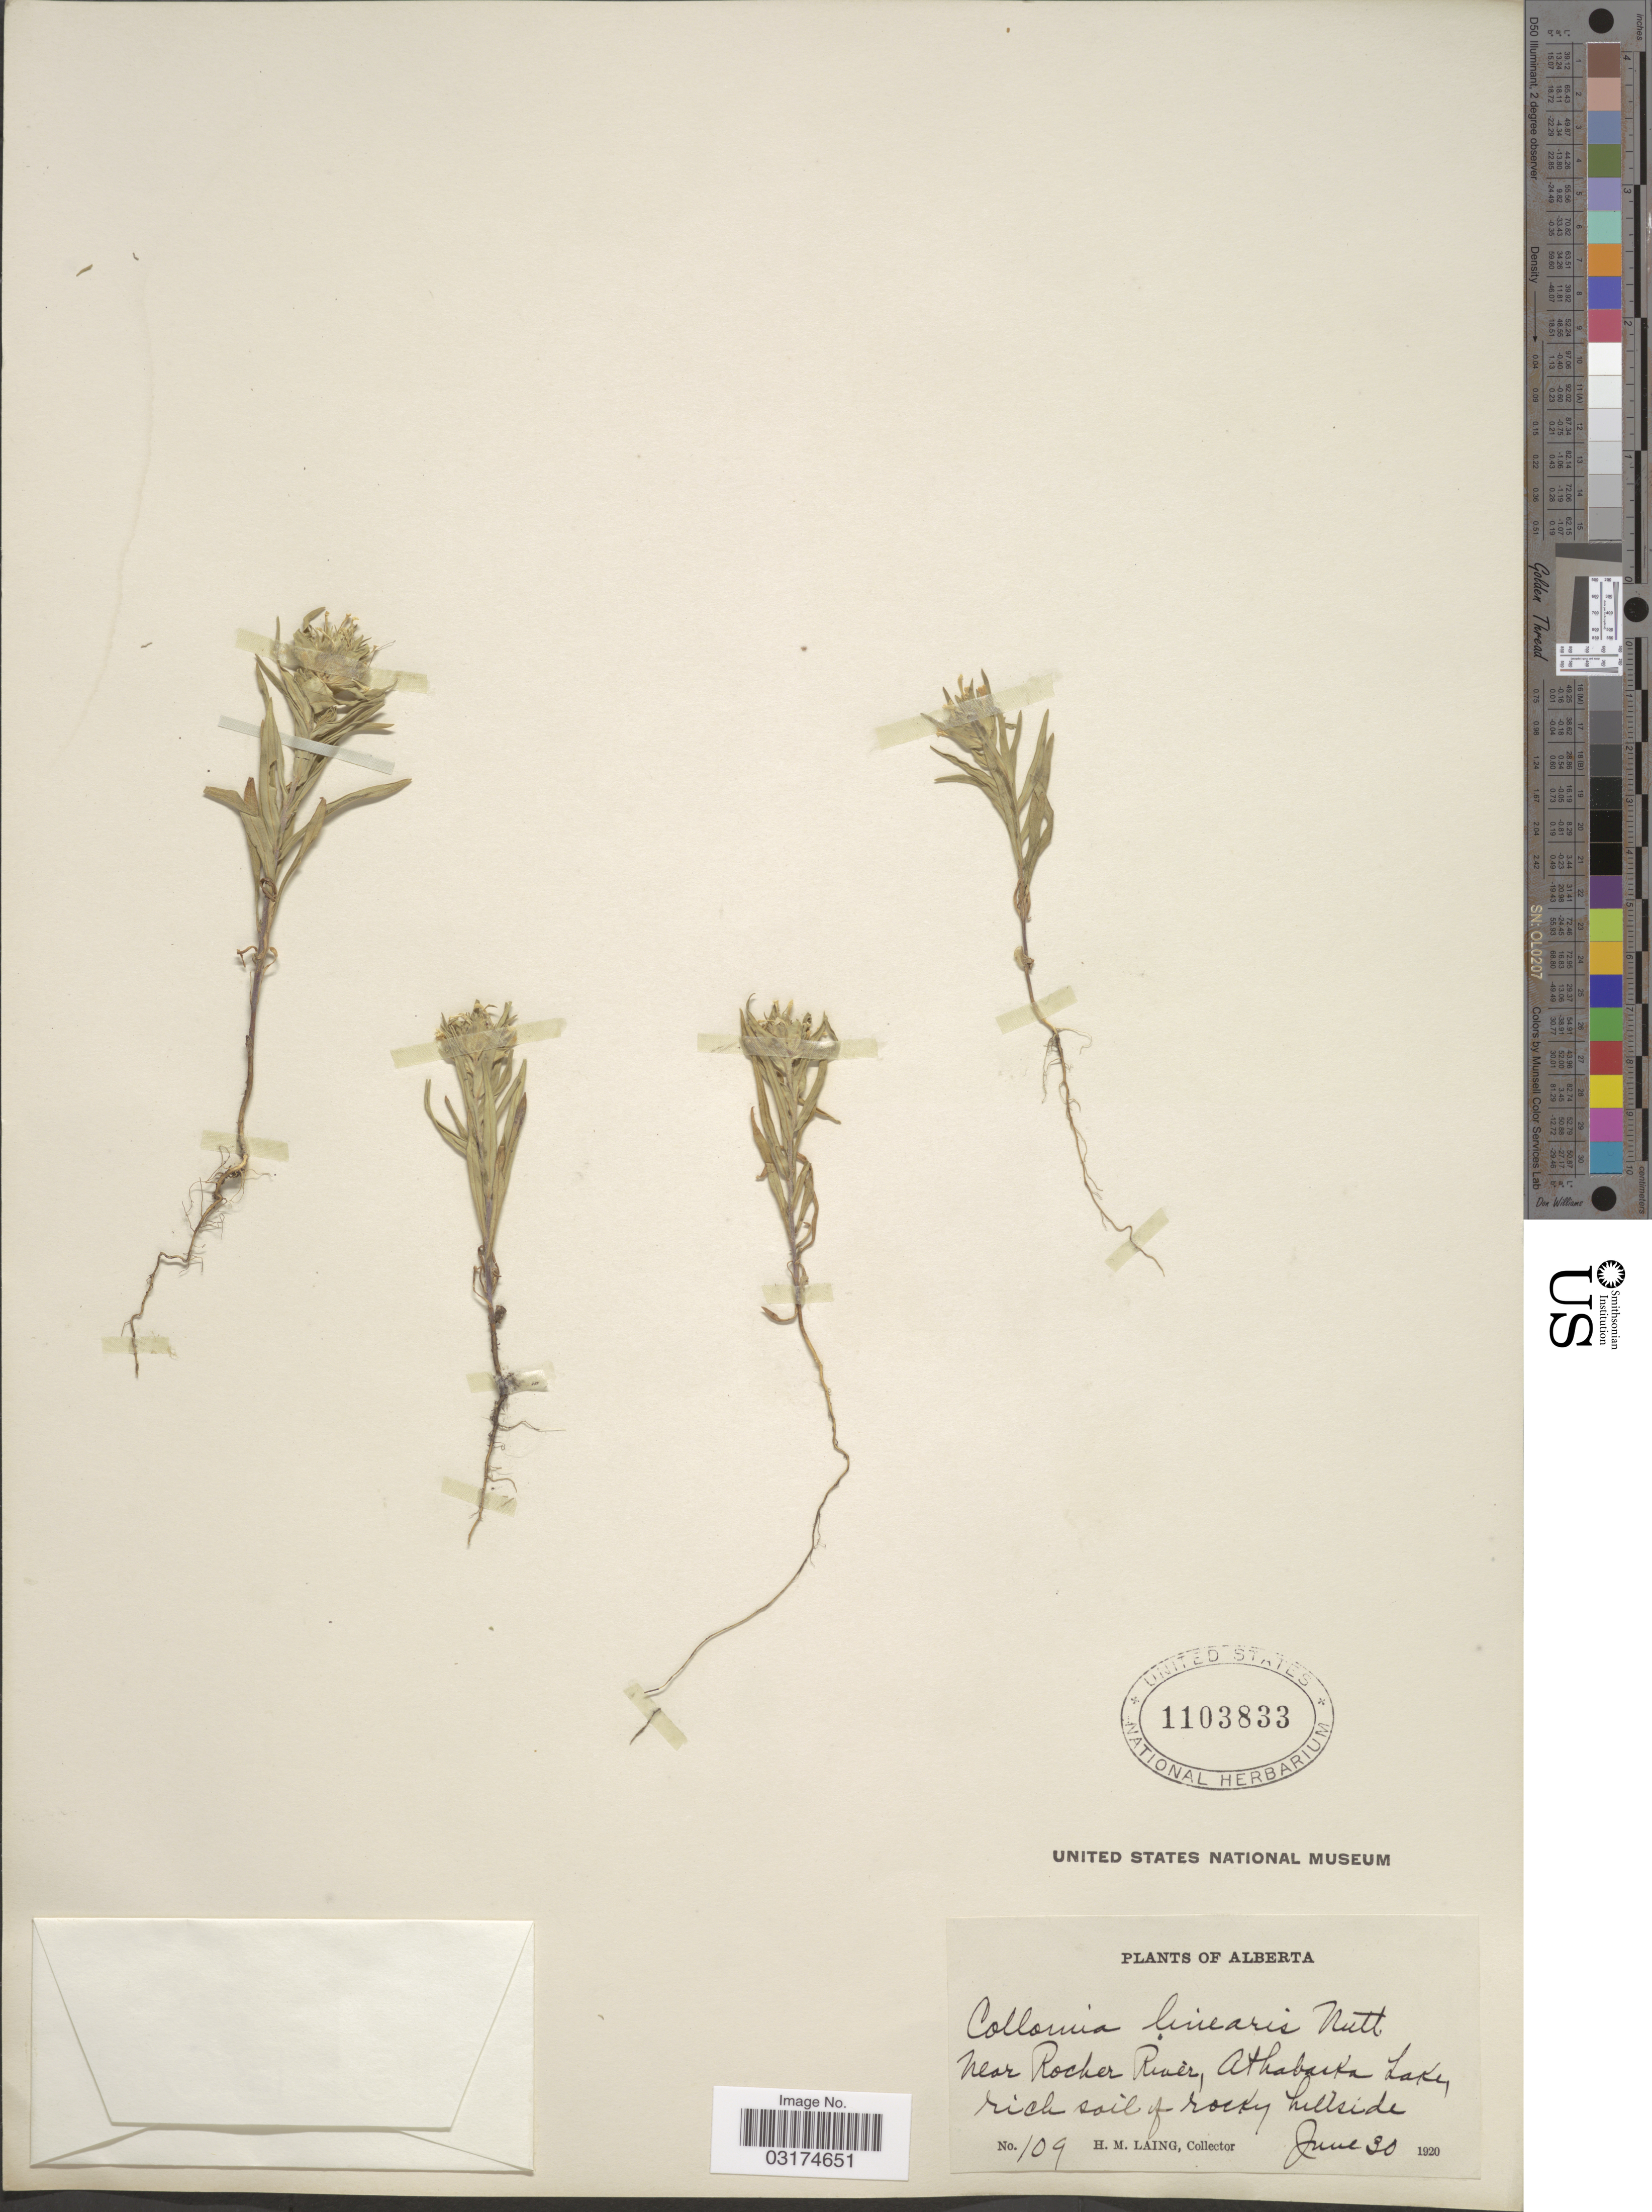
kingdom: Plantae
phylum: Tracheophyta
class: Magnoliopsida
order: Ericales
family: Polemoniaceae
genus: Collomia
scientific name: Collomia linearis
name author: Nutt.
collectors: H. Laing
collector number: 109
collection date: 1920-06-30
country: Canada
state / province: Alberta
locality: Near Rocker River, Althabaska Lake.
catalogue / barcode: US 1103833